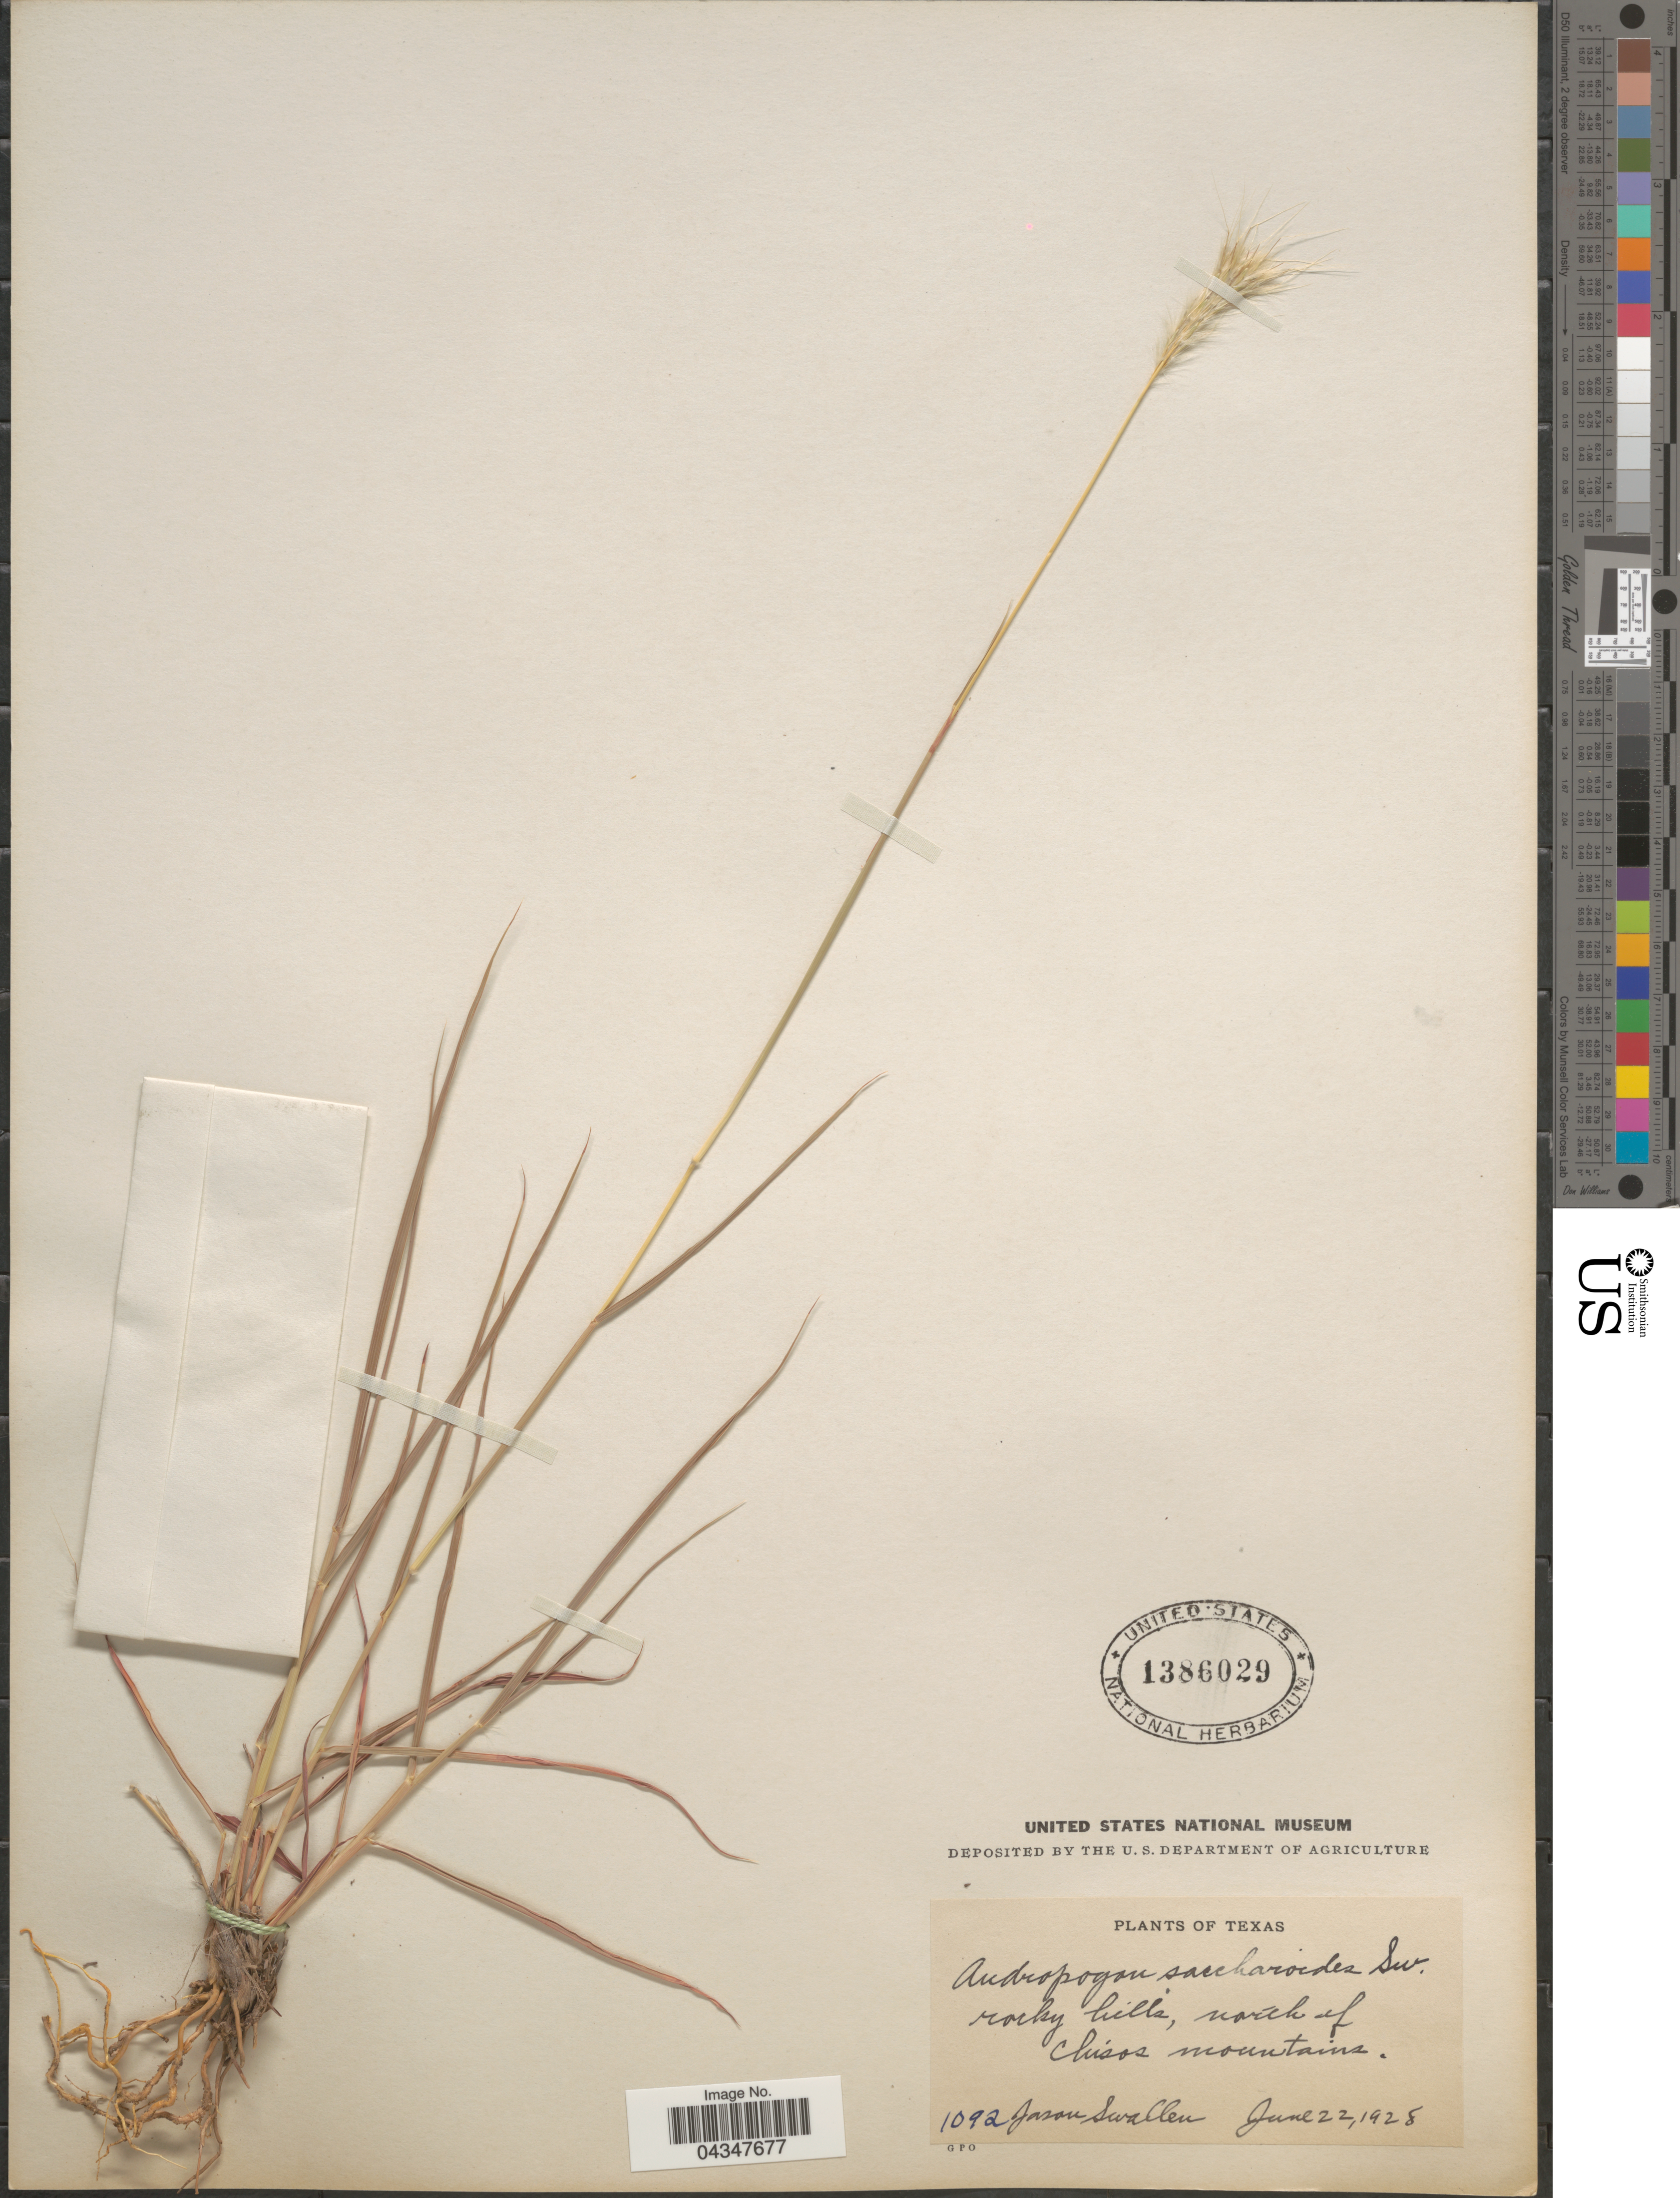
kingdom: Plantae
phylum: Tracheophyta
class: Liliopsida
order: Poales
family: Poaceae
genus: Bothriochloa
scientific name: Bothriochloa barbinodis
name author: (Lag.) Herter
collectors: J. R. Swallen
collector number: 1092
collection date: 1928-06-22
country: United States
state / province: Texas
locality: Rocky hills, north of Chisos mountains.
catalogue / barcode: US 1386029